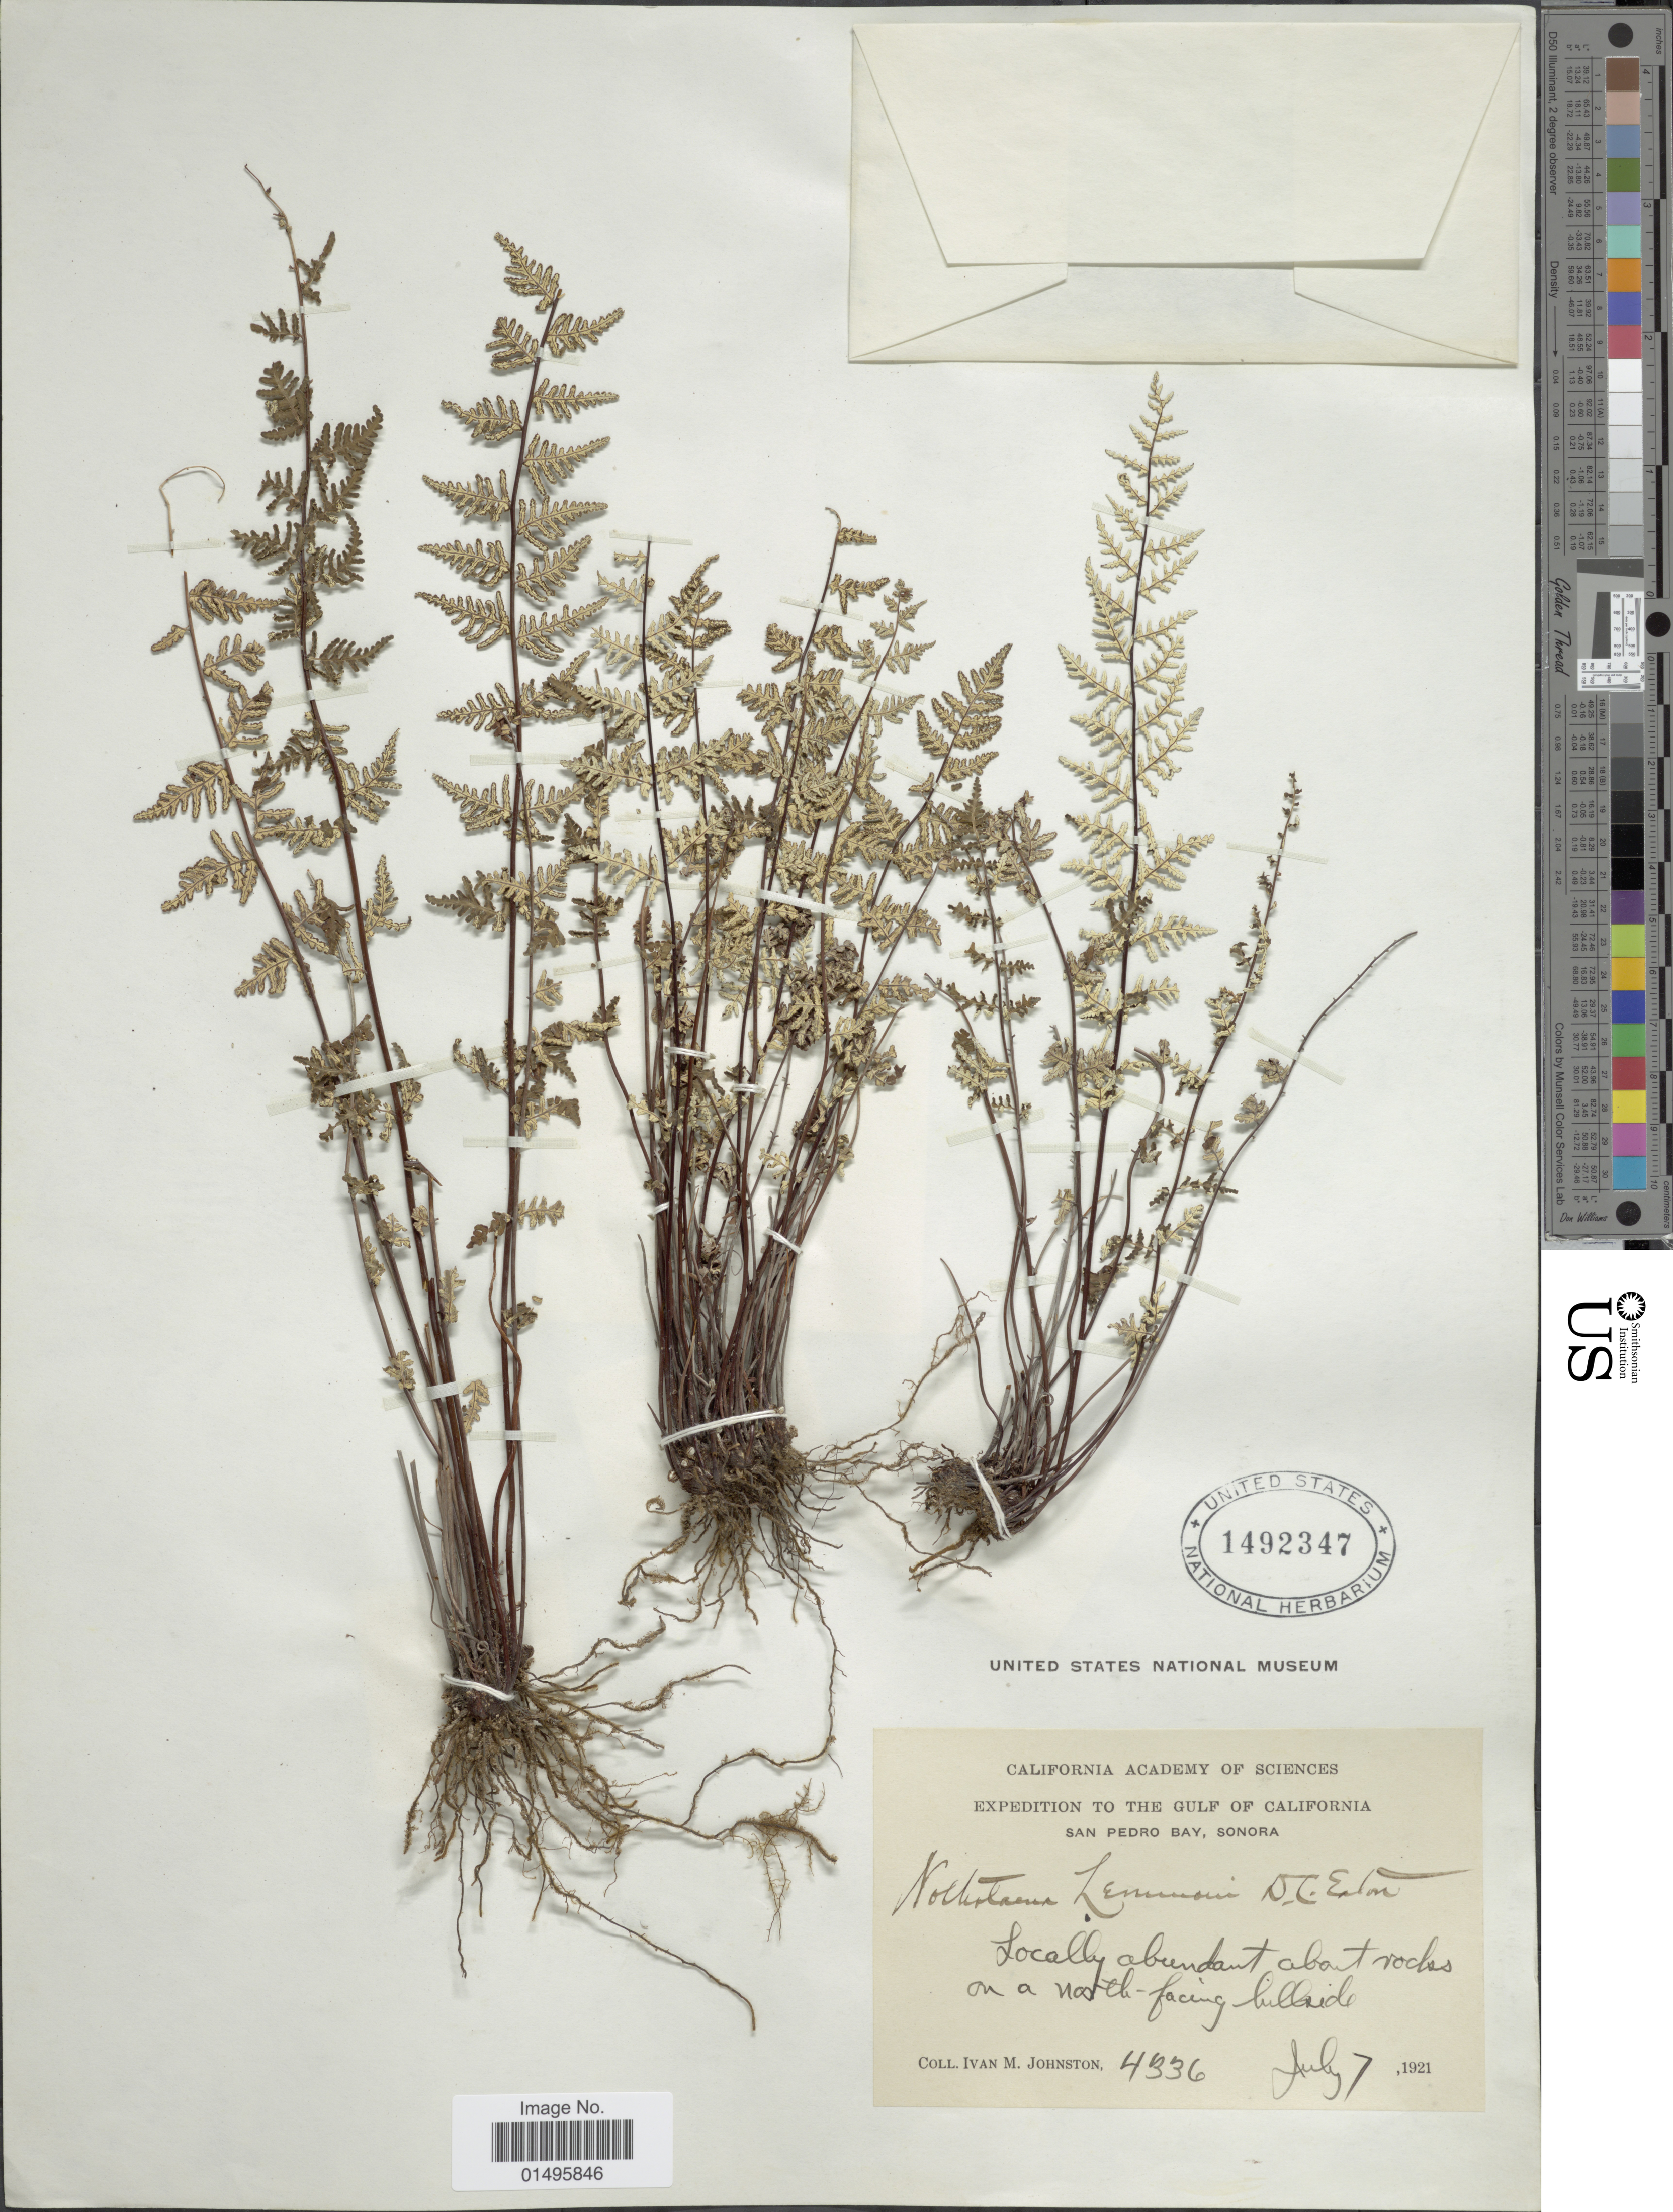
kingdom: Plantae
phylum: Tracheophyta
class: Polypodiopsida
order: Polypodiales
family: Pteridaceae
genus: Notholaena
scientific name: Notholaena lemmonii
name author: D.C. Eaton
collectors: I.M. Johnston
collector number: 4336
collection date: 1921-07-07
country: Mexico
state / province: Sonora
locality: The Gulf of California, San Pedro bay, Sonora.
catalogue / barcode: US 1492347